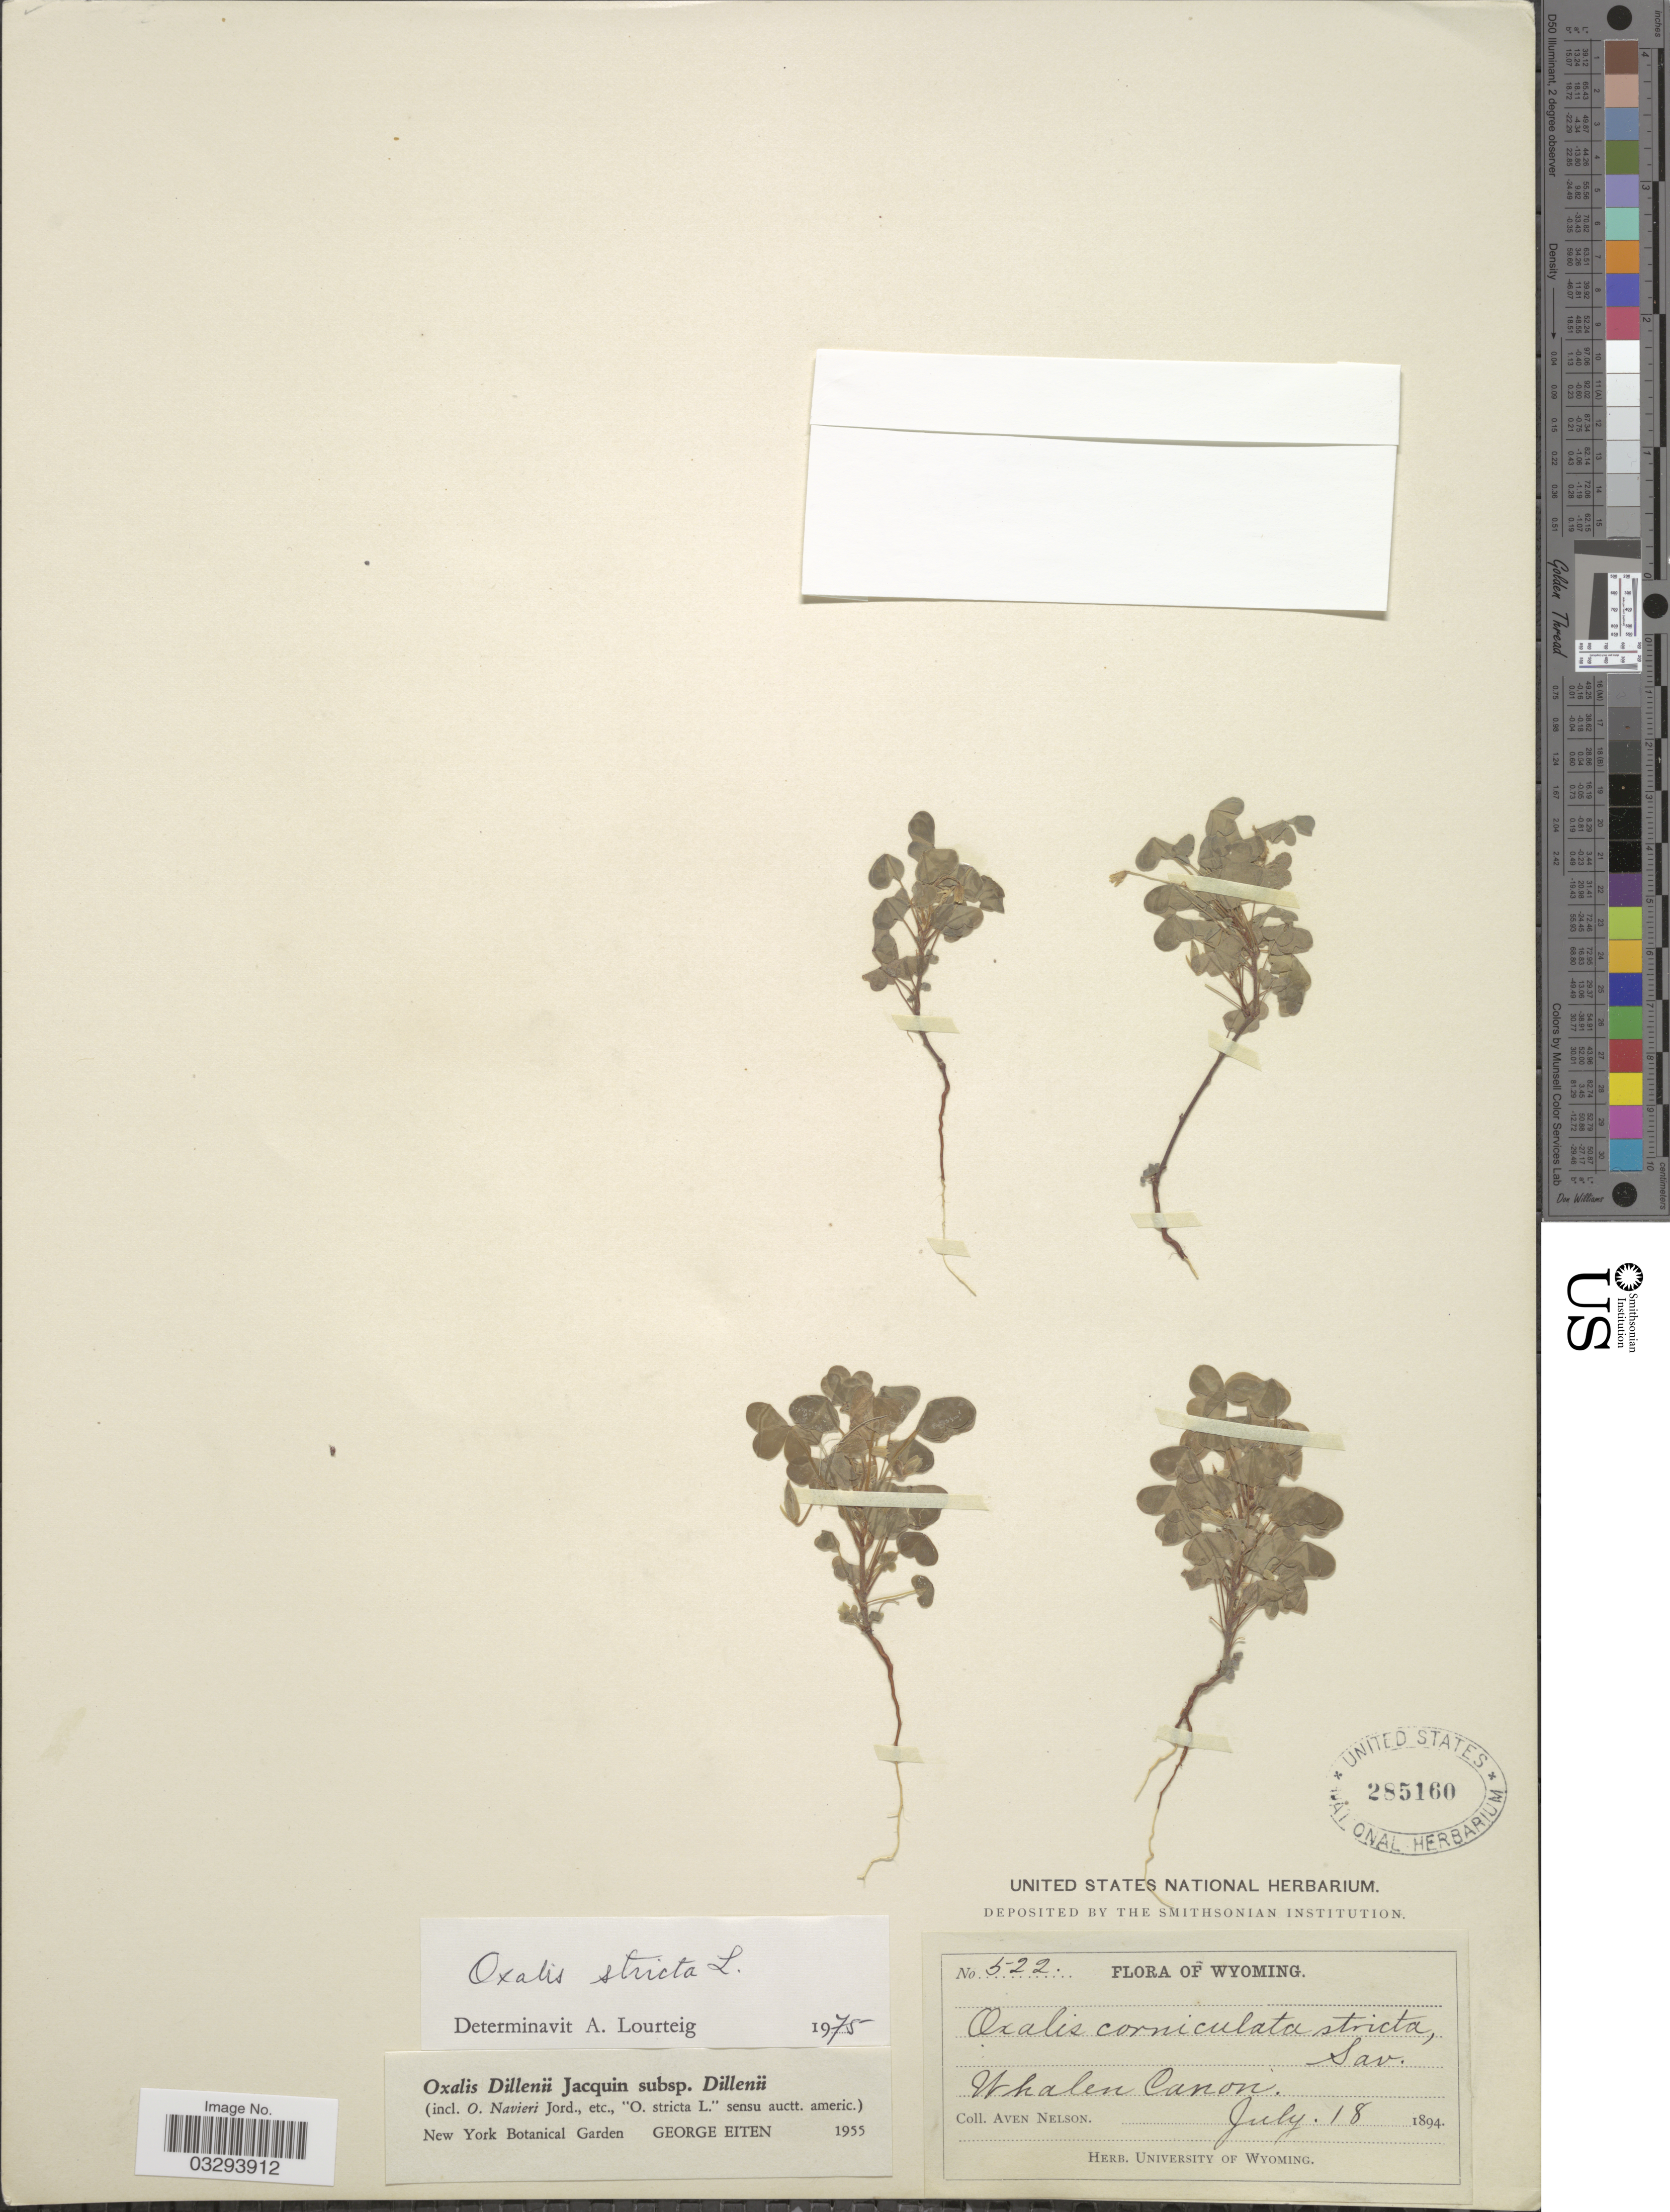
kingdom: Plantae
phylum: Tracheophyta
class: Magnoliopsida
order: Oxalidales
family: Oxalidaceae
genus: Oxalis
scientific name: Oxalis stricta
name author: L.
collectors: A. Nelson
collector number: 522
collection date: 1894-07-18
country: United States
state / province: Wyoming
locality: Whalen Canon.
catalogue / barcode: US 285160